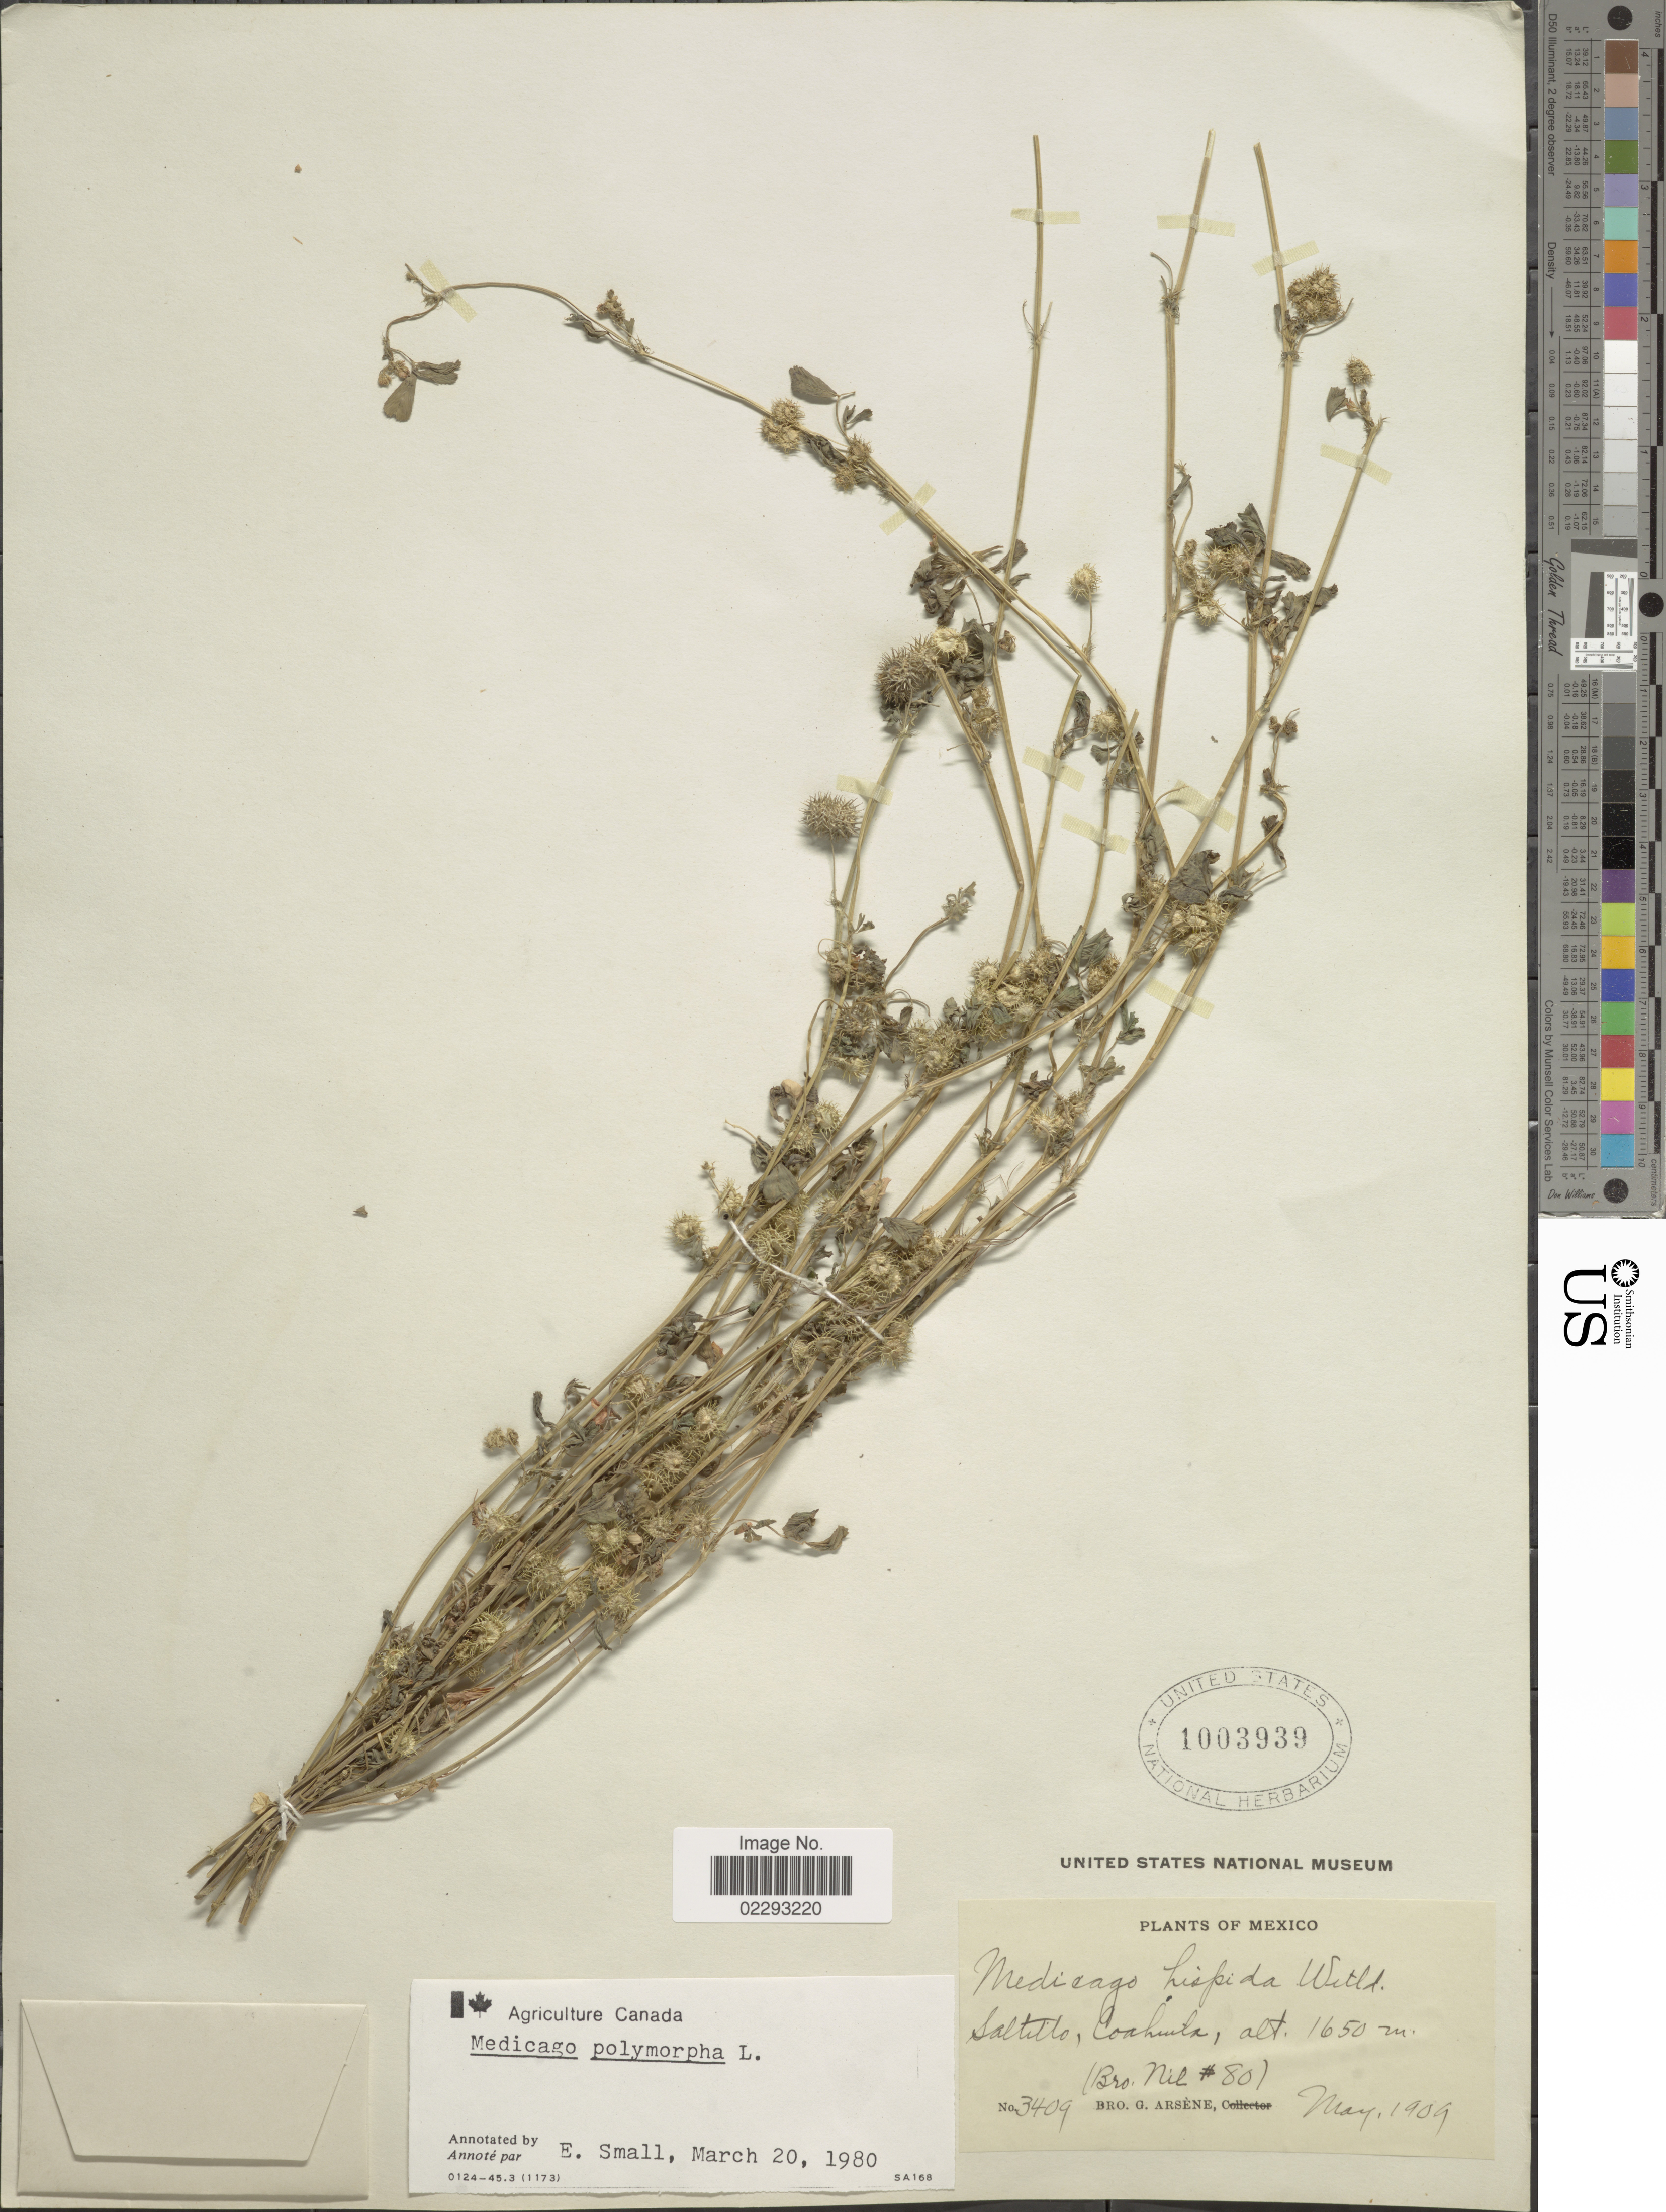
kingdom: Plantae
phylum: Tracheophyta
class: Magnoliopsida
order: Fabales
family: Fabaceae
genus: Medicago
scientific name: Medicago polymorpha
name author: L.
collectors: Bro. Nil & Bro. G. Arsène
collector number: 3409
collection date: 1909-05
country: Mexico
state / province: Coahuila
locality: Saltillo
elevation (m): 1650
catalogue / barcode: US 1003939